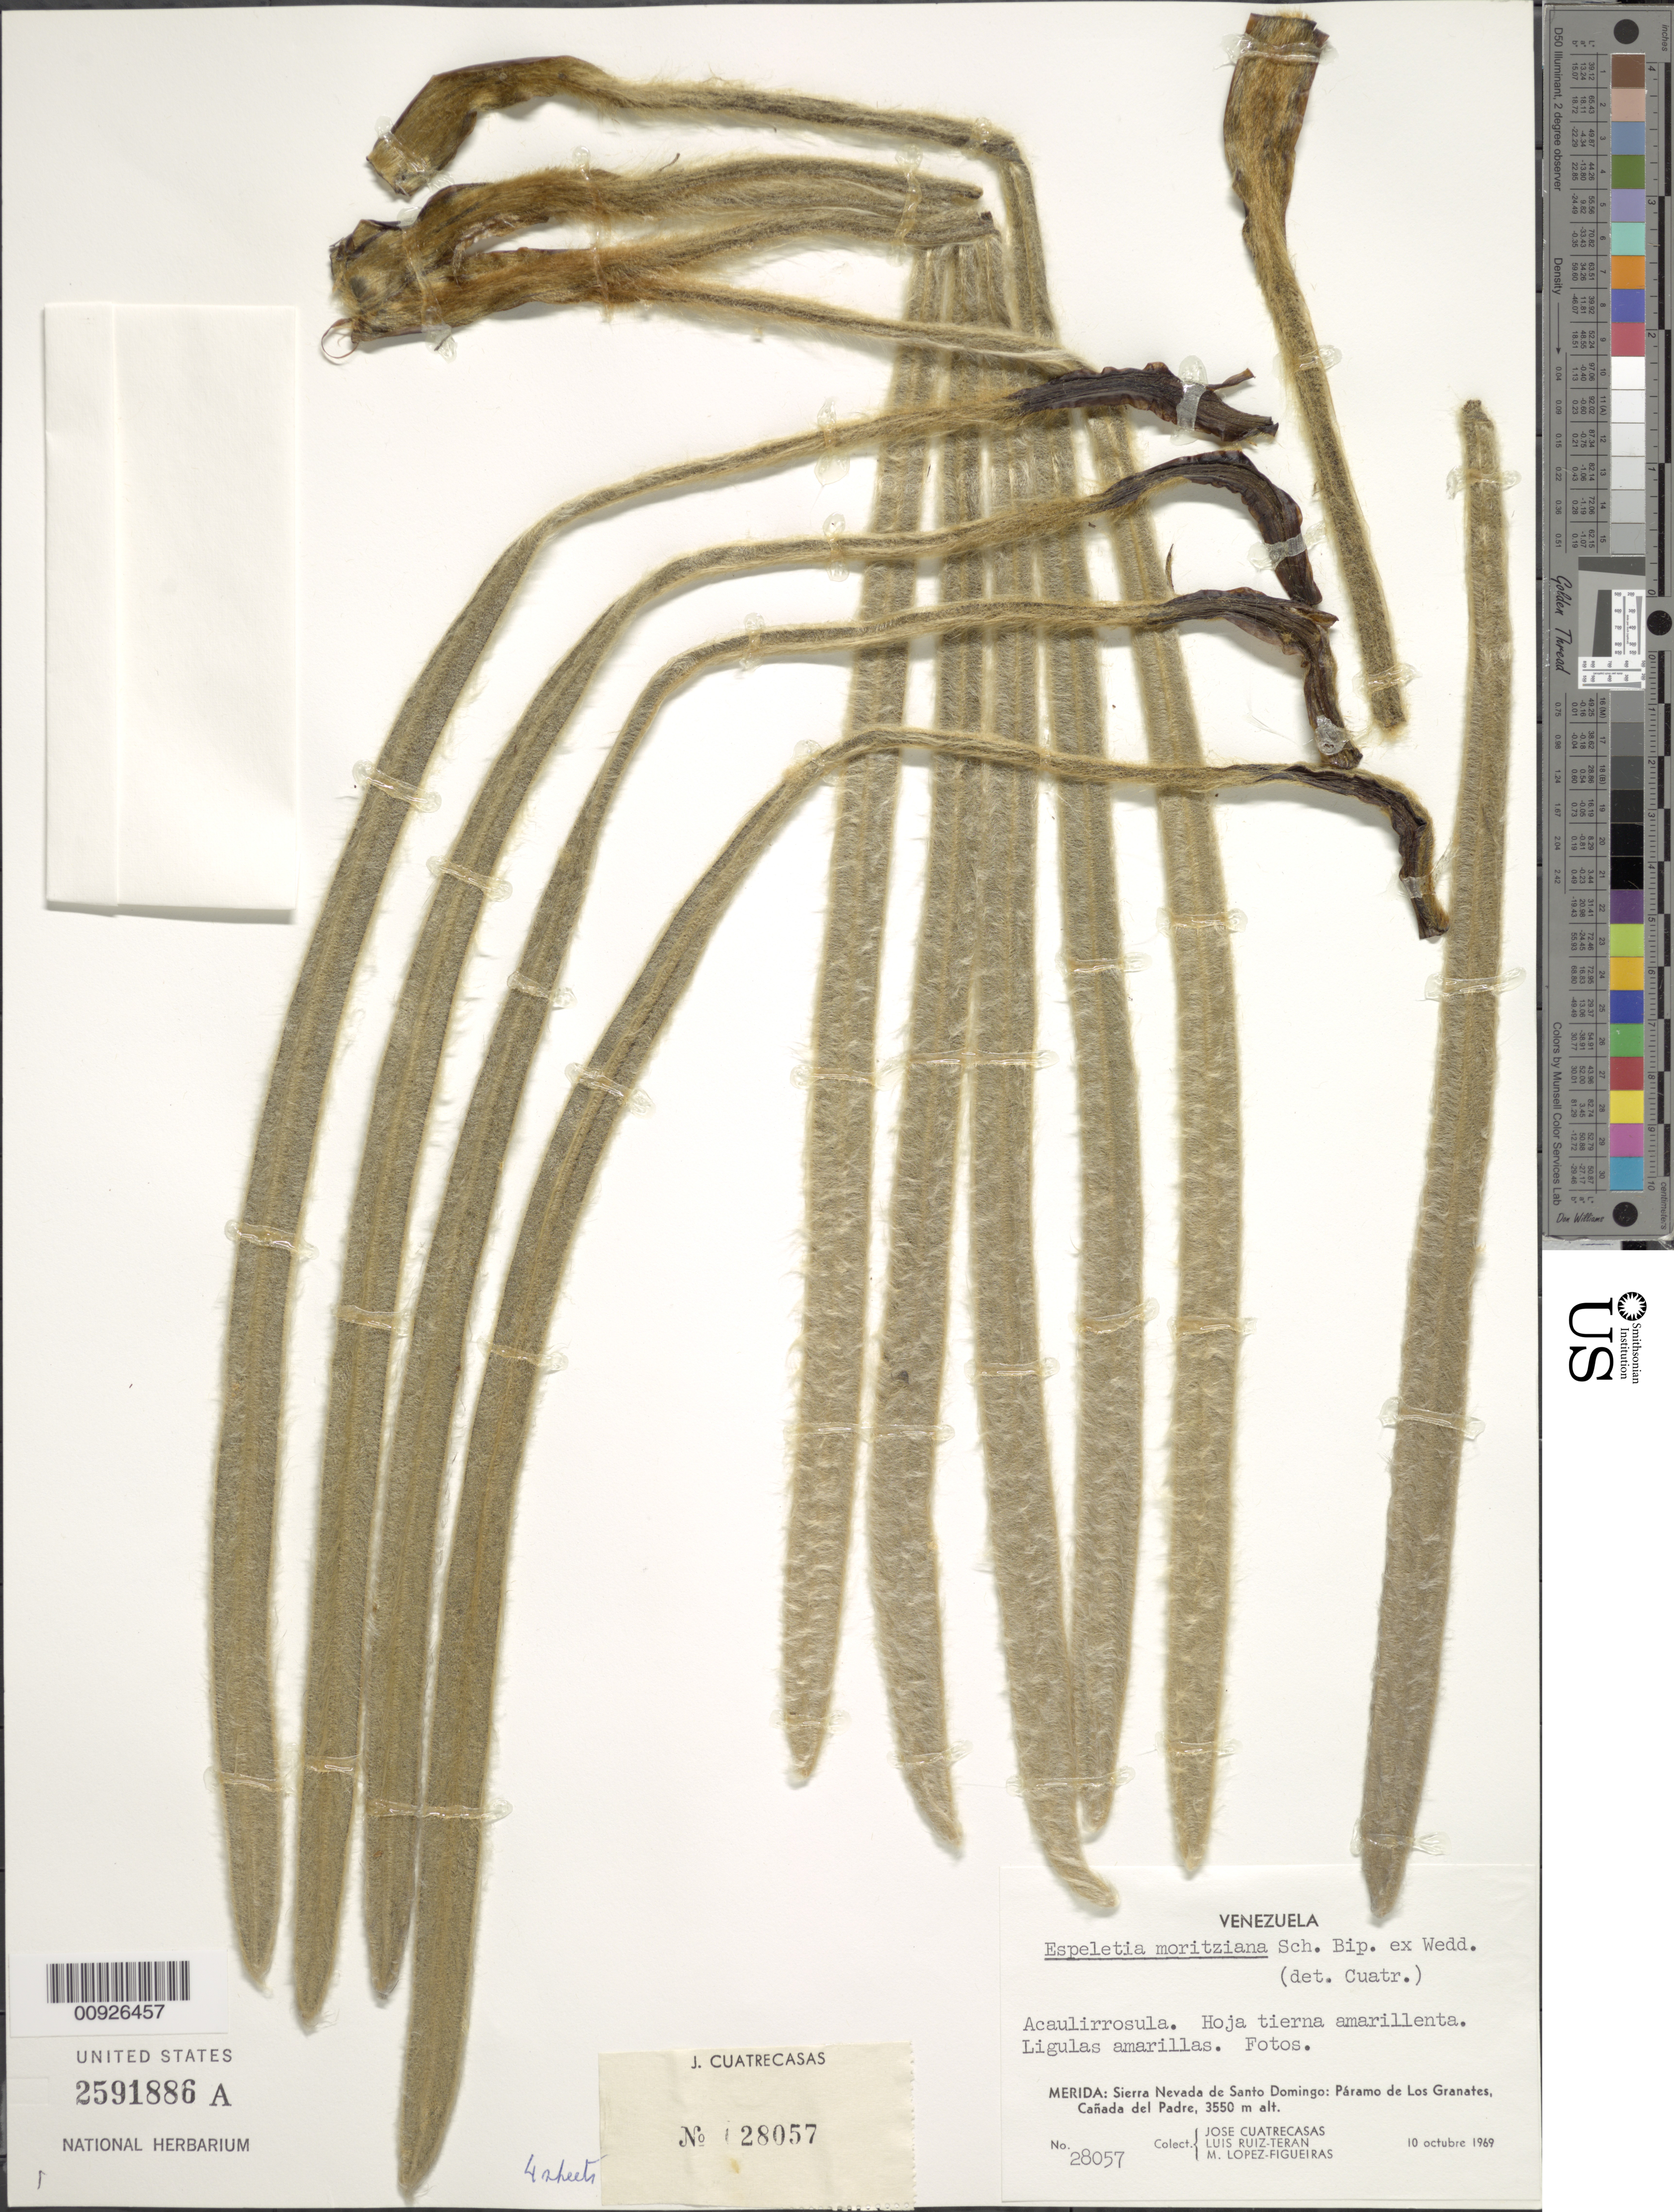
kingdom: Plantae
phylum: Tracheophyta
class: Magnoliopsida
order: Asterales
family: Asteraceae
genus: Coespeletia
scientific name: Coespeletia moritziana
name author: (Sch. Bip. ex Wedd.) Cuatrec.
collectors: J. Cuatrecasas, L. E. Ruíz-Terán & M. López Figueiras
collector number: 28057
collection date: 1969-10-10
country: Venezuela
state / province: Mérida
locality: P. de los Granates. Sierra Nevada de Santo Domingo: Cañada del Padre.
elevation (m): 3550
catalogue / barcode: US 2591886A